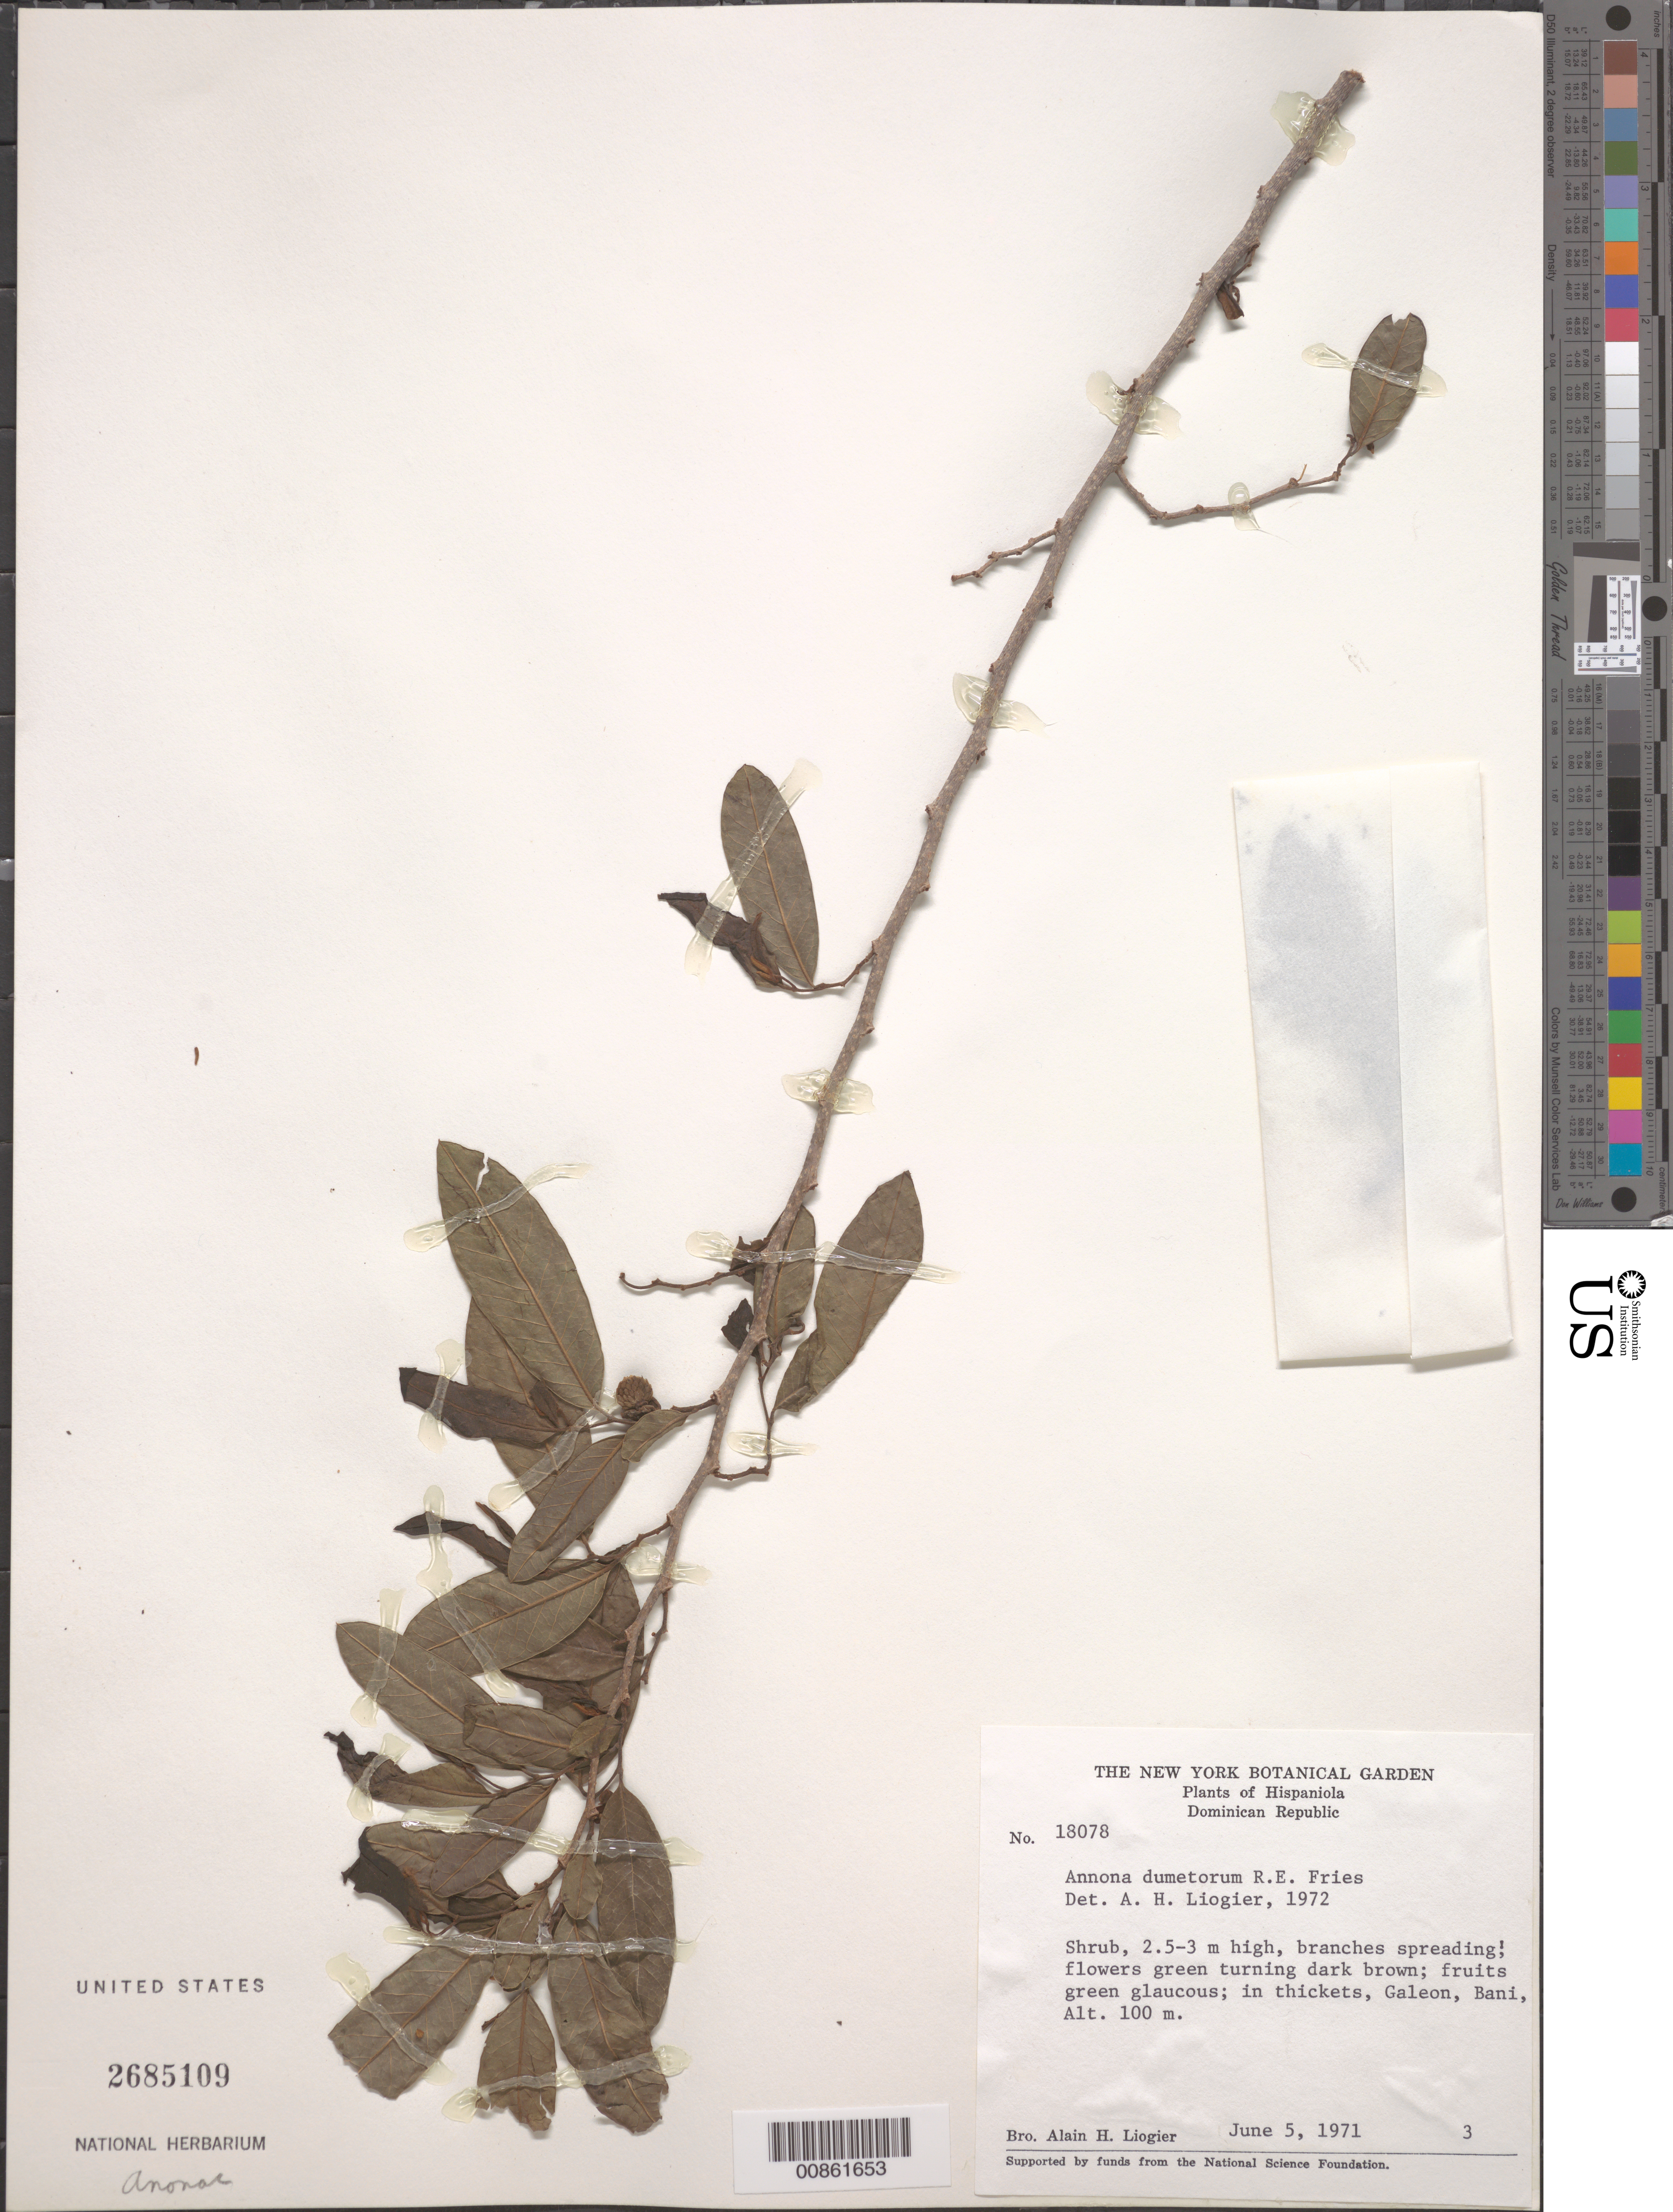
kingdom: Plantae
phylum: Tracheophyta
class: Magnoliopsida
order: Magnoliales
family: Annonaceae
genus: Annona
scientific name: Annona dumetorum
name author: R.E. Fr.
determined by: Liogier, Alain H.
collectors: A. H. Liogier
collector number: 18078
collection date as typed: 05 Jun 1971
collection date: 1971-06-05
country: Dominican Republic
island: Hispaniola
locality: Galeon, Bani.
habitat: In thickets.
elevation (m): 100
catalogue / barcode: US 2685109